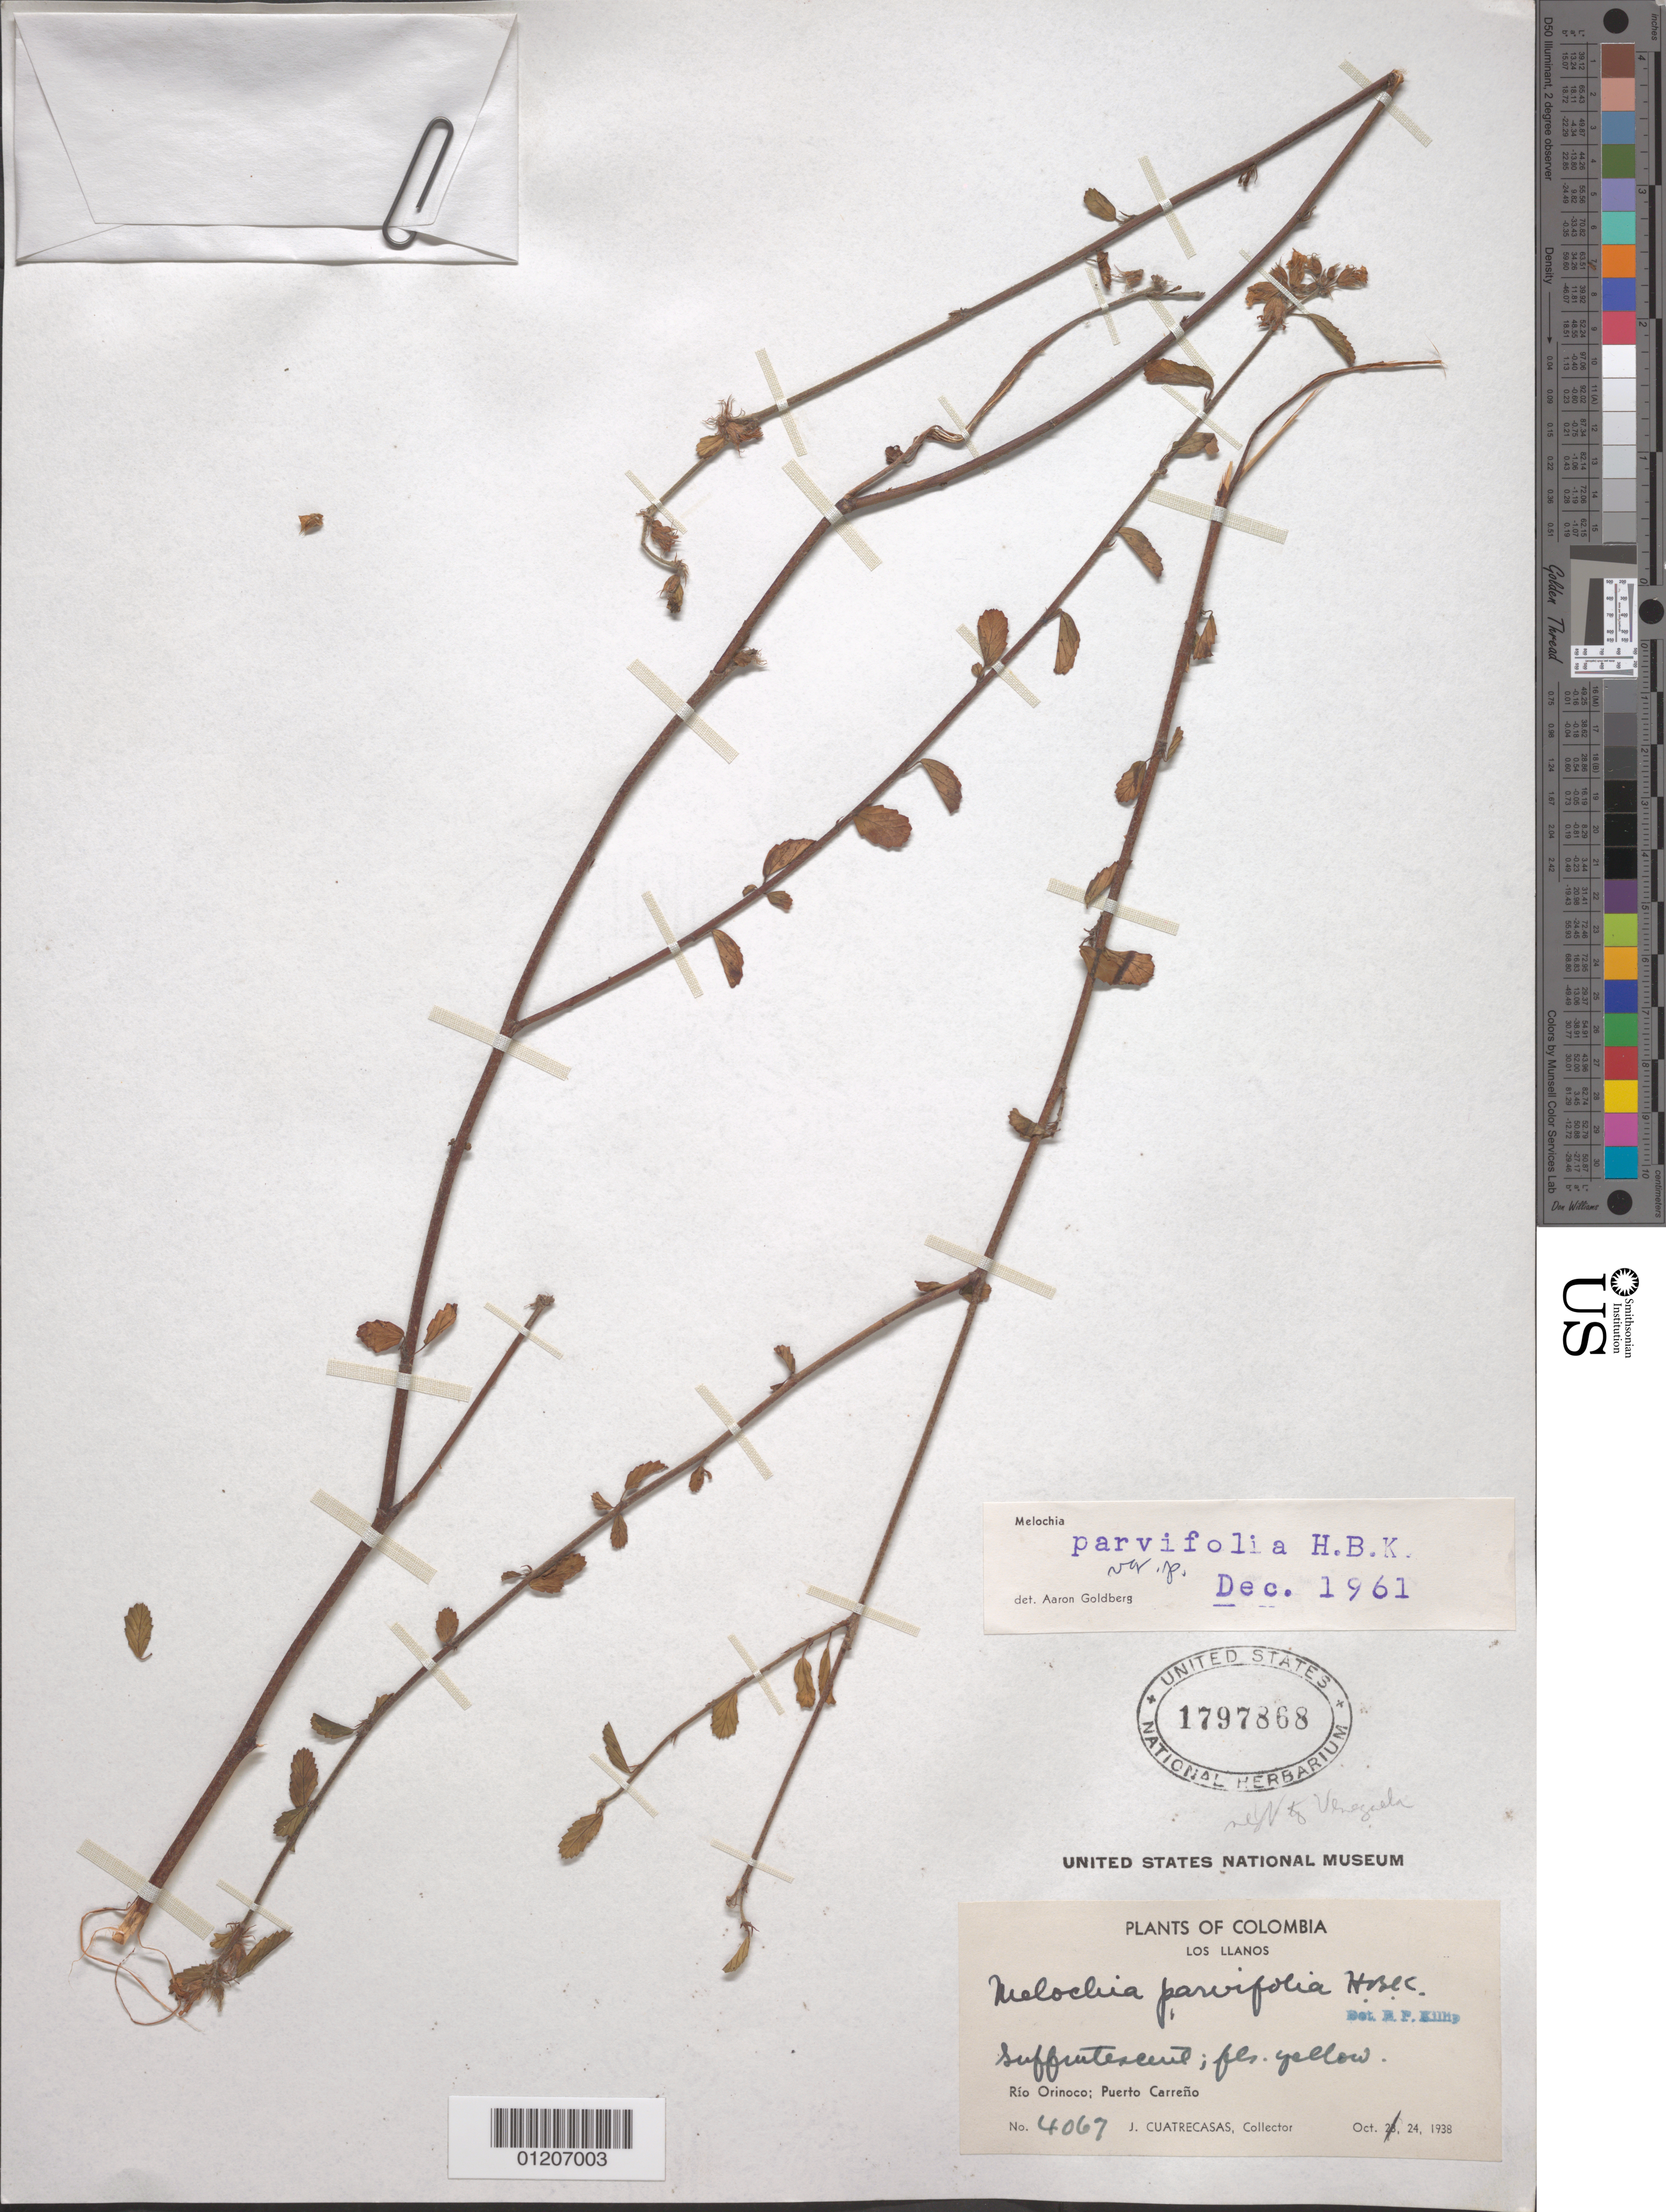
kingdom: Plantae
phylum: Tracheophyta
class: Magnoliopsida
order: Malvales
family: Malvaceae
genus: Melochia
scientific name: Melochia parvifolia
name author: Kunth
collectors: J. Cuatrecasas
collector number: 4067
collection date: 1938-10-24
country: Venezuela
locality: Los Llanos. Río Orinoco; Puerto Carreño.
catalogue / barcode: US 1797868